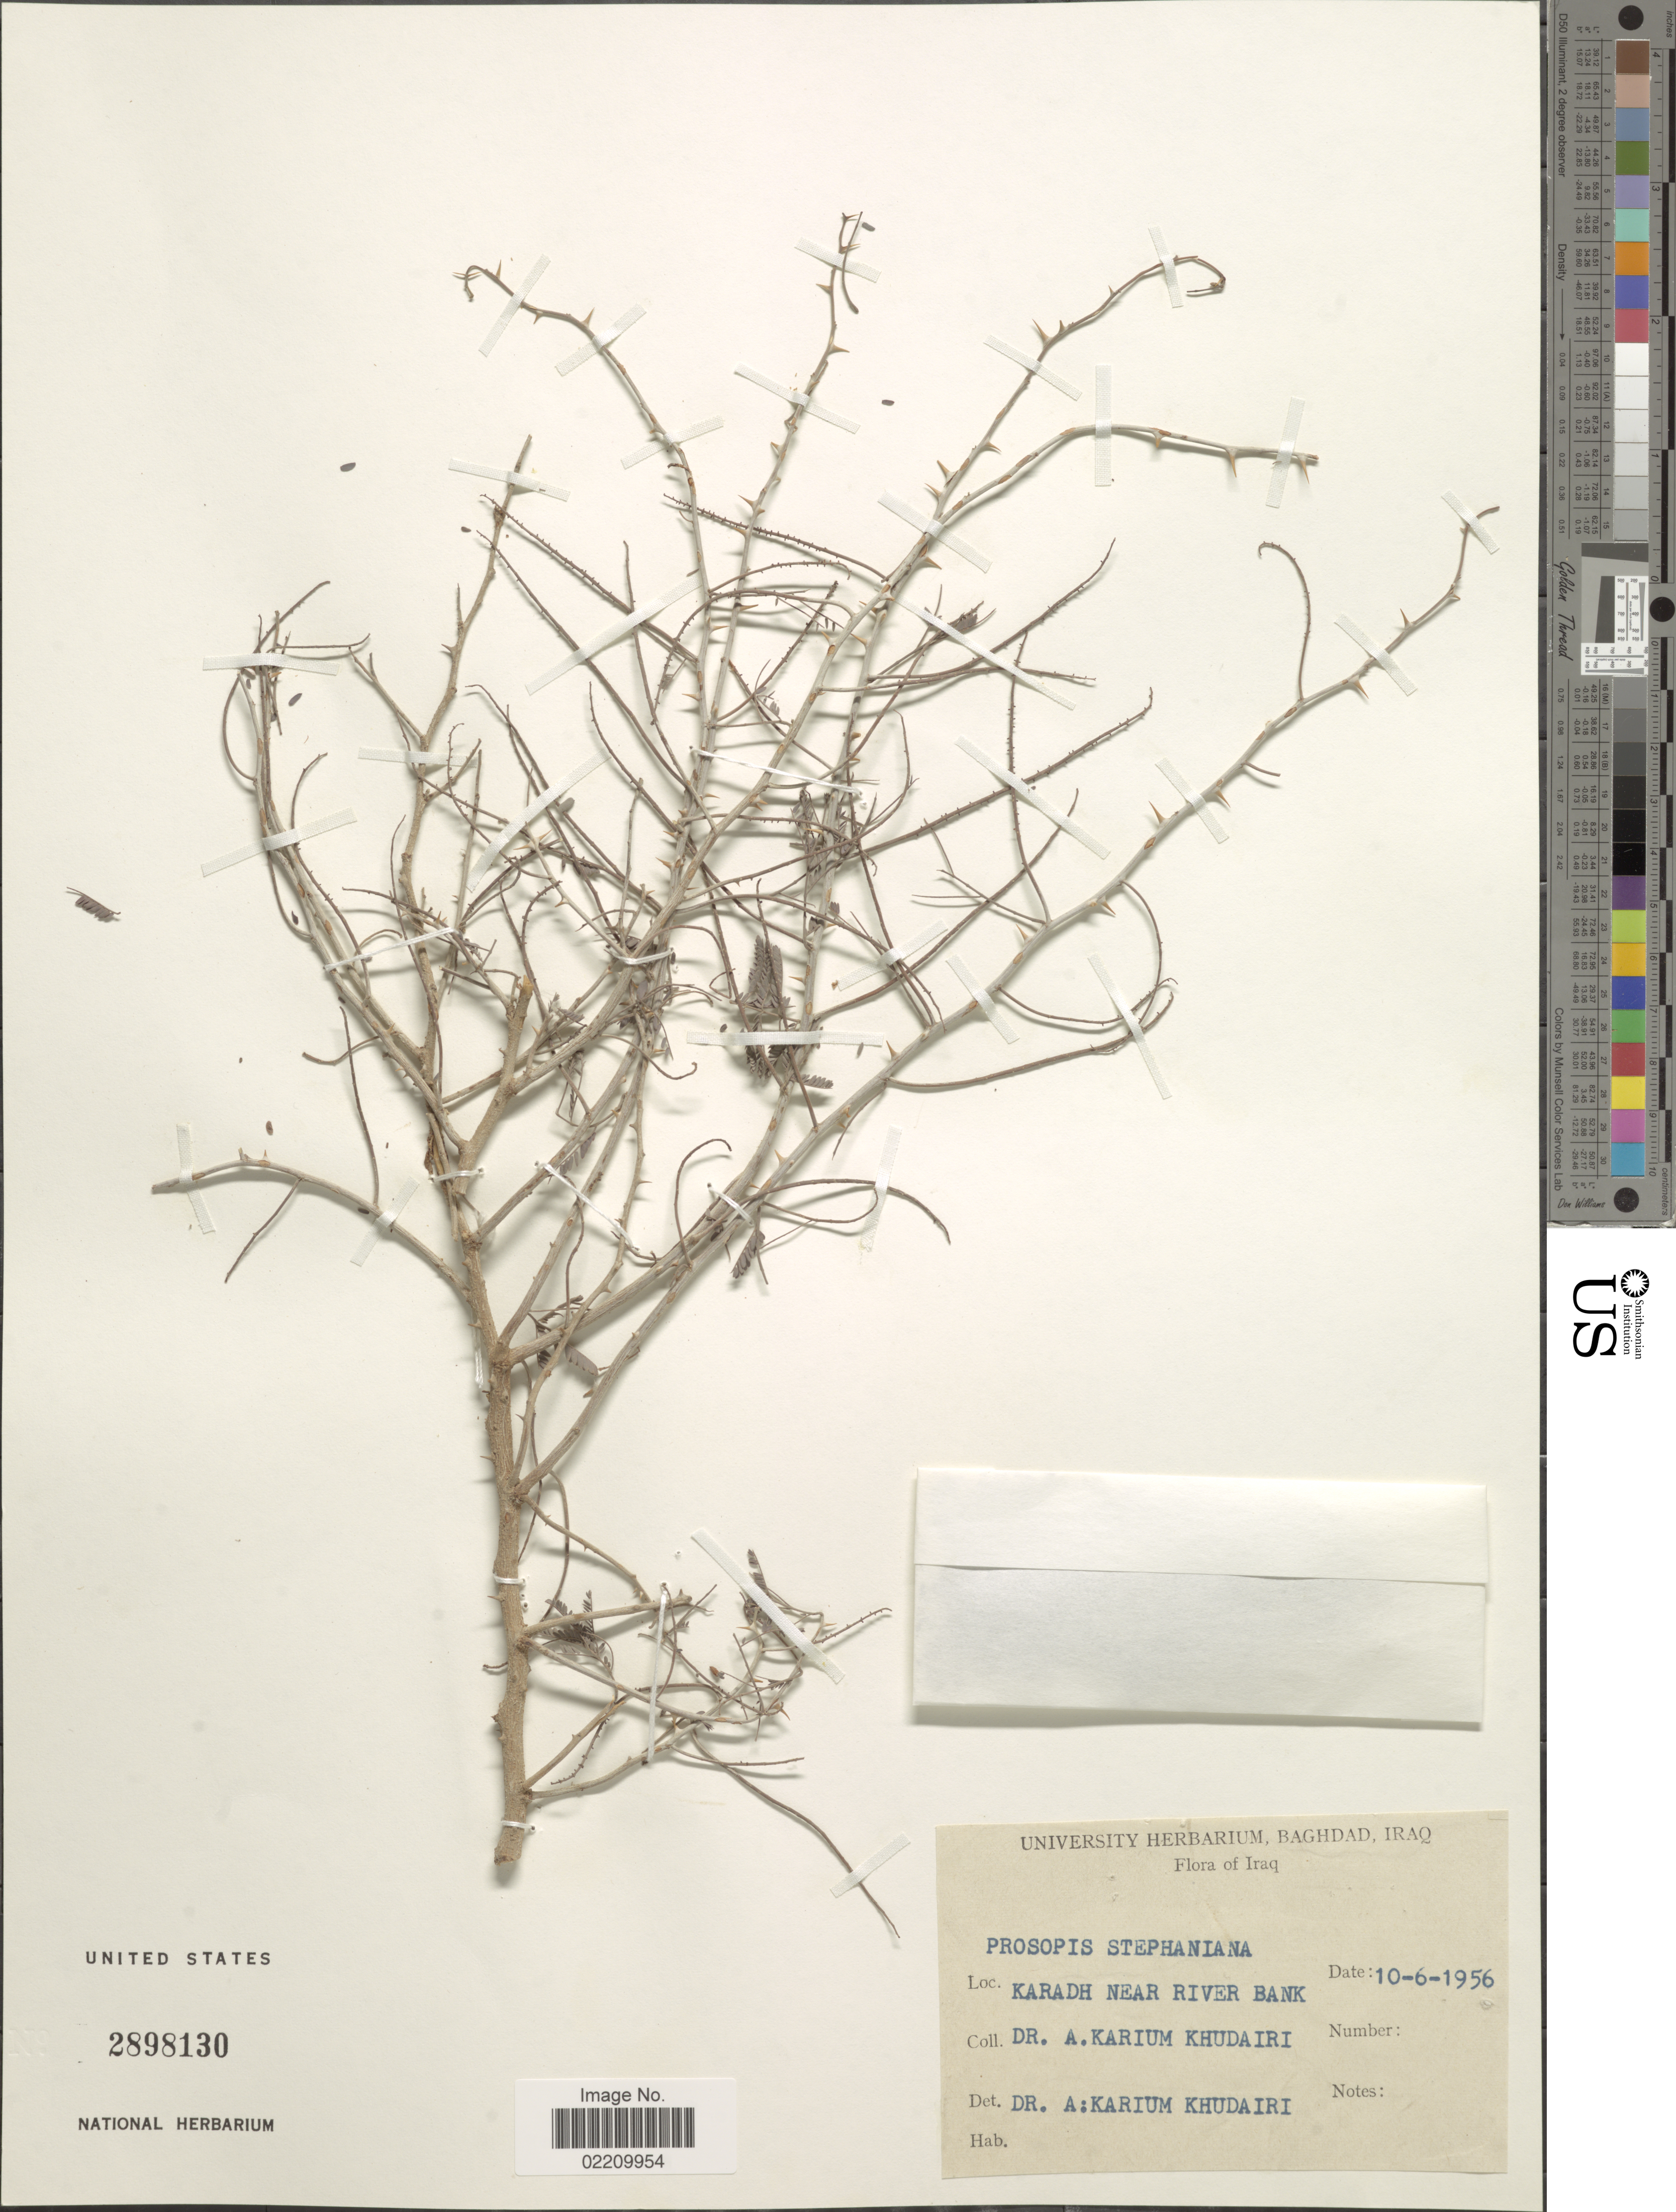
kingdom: Plantae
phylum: Tracheophyta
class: Magnoliopsida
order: Fabales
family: Fabaceae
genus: Prosopis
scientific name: Prosopis farcta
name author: (Banks & Sol.) J.F. Macbr.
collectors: A. Khudairi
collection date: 1956-06-10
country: Iraq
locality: Karadh near River Bank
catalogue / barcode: US 2898130